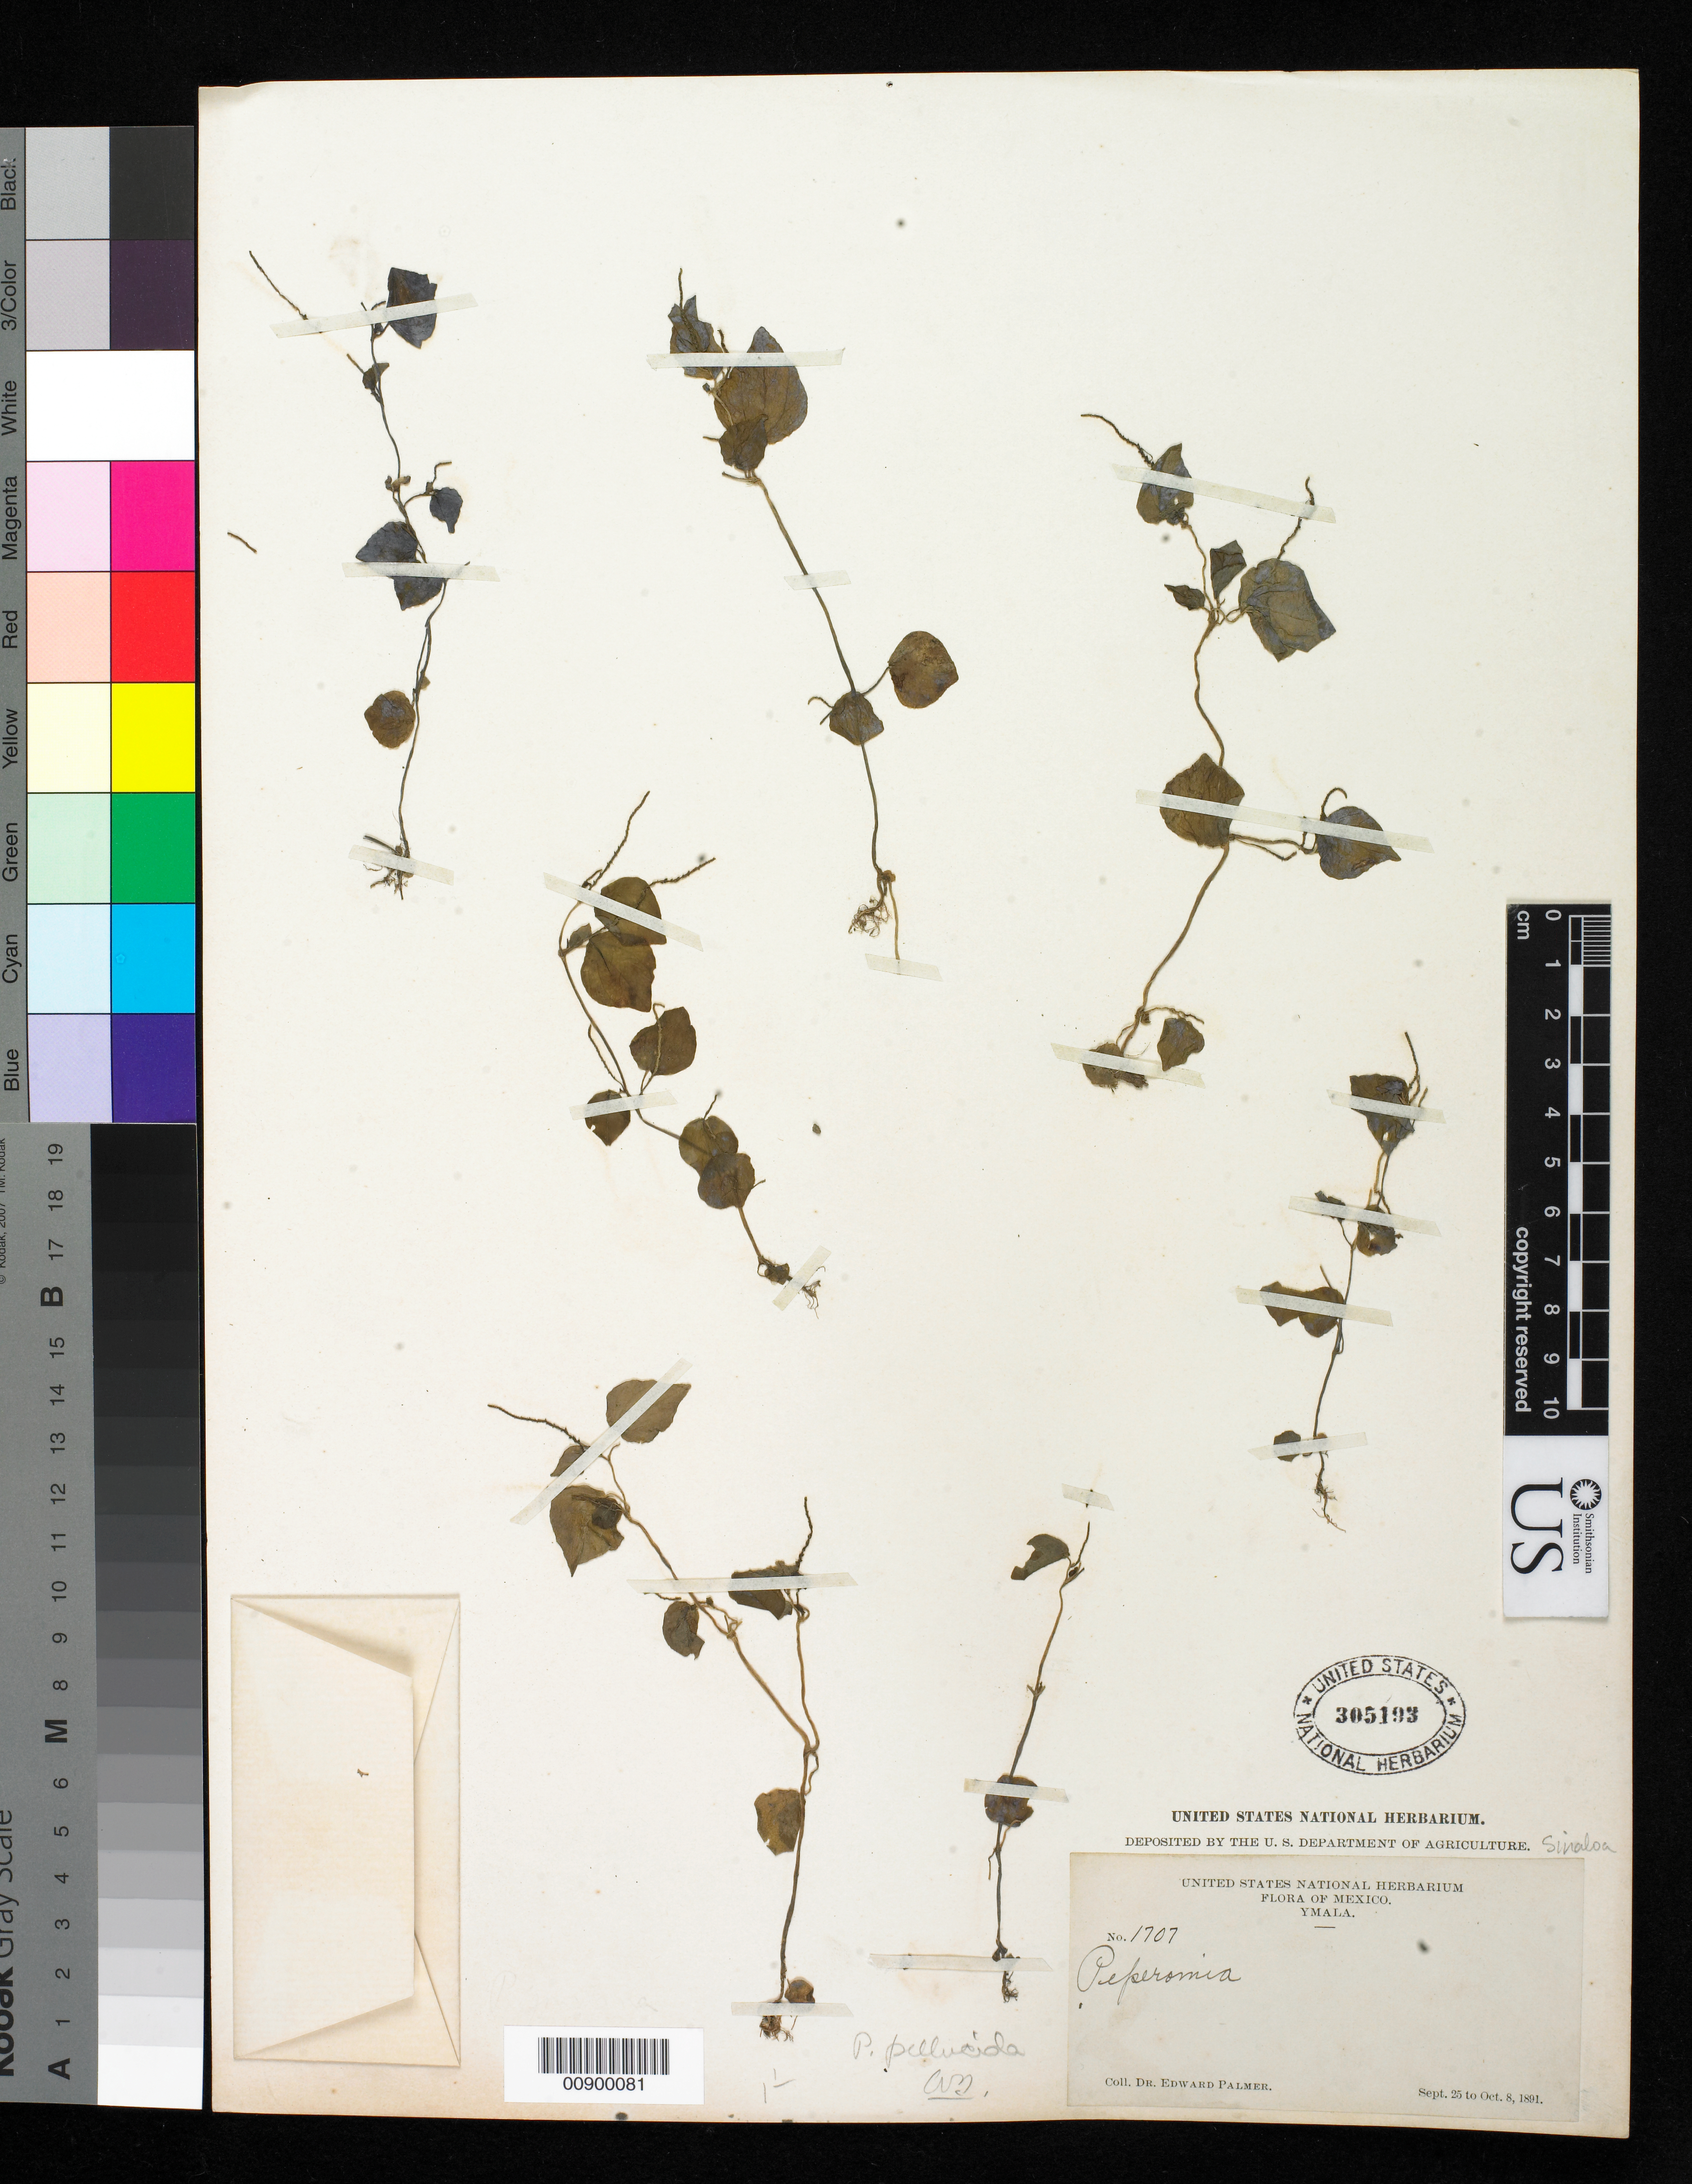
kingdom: Plantae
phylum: Tracheophyta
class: Magnoliopsida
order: Piperales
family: Piperaceae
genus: Peperomia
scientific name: Peperomia pellucida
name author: (L.) Kunth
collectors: E. Palmer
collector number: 1707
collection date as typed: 25 Sep 1891 to 08 Oct 1891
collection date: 1891-09-25/1891-10-08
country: Mexico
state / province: Sinaloa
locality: Ymala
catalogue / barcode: US 305193